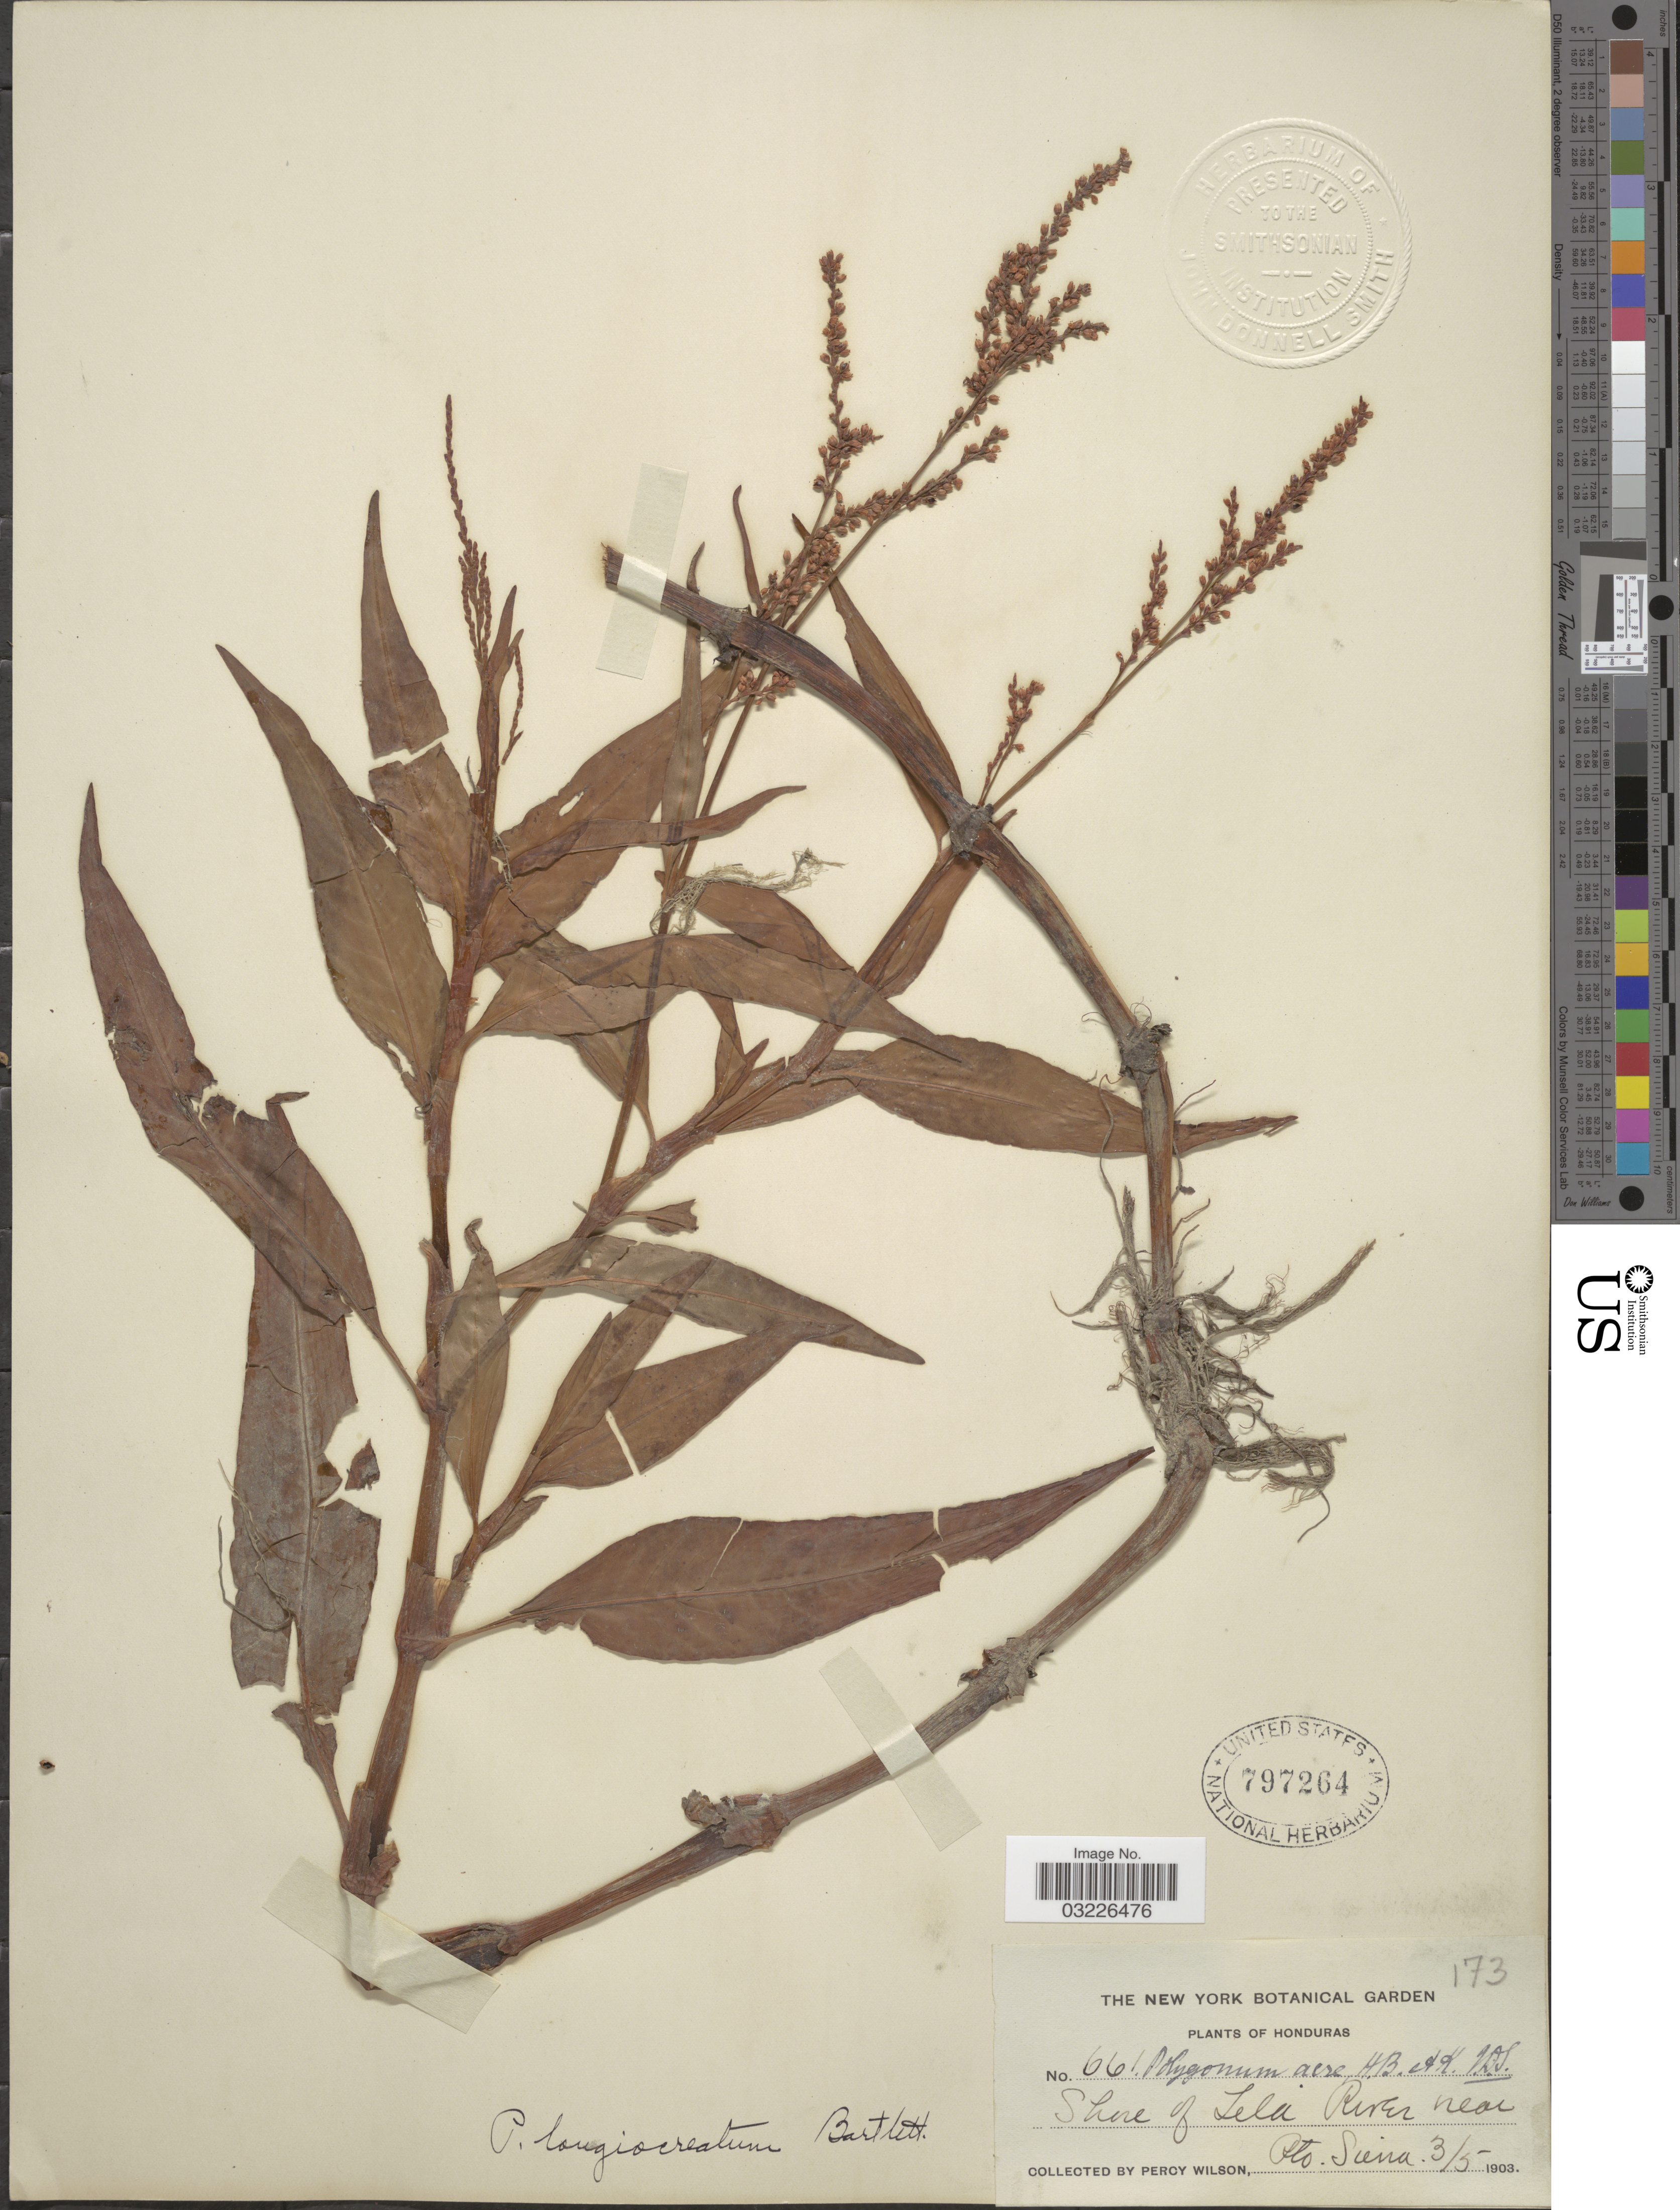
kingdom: Plantae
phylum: Tracheophyta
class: Magnoliopsida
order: Caryophyllales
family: Polygonaceae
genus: Polygonum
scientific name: Polygonum longiocreatum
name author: Bartlett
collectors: P. Wilson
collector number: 661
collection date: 1903-05-03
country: Honduras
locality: Shore of Tela River near Pto. Sierra.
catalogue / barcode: US 797264